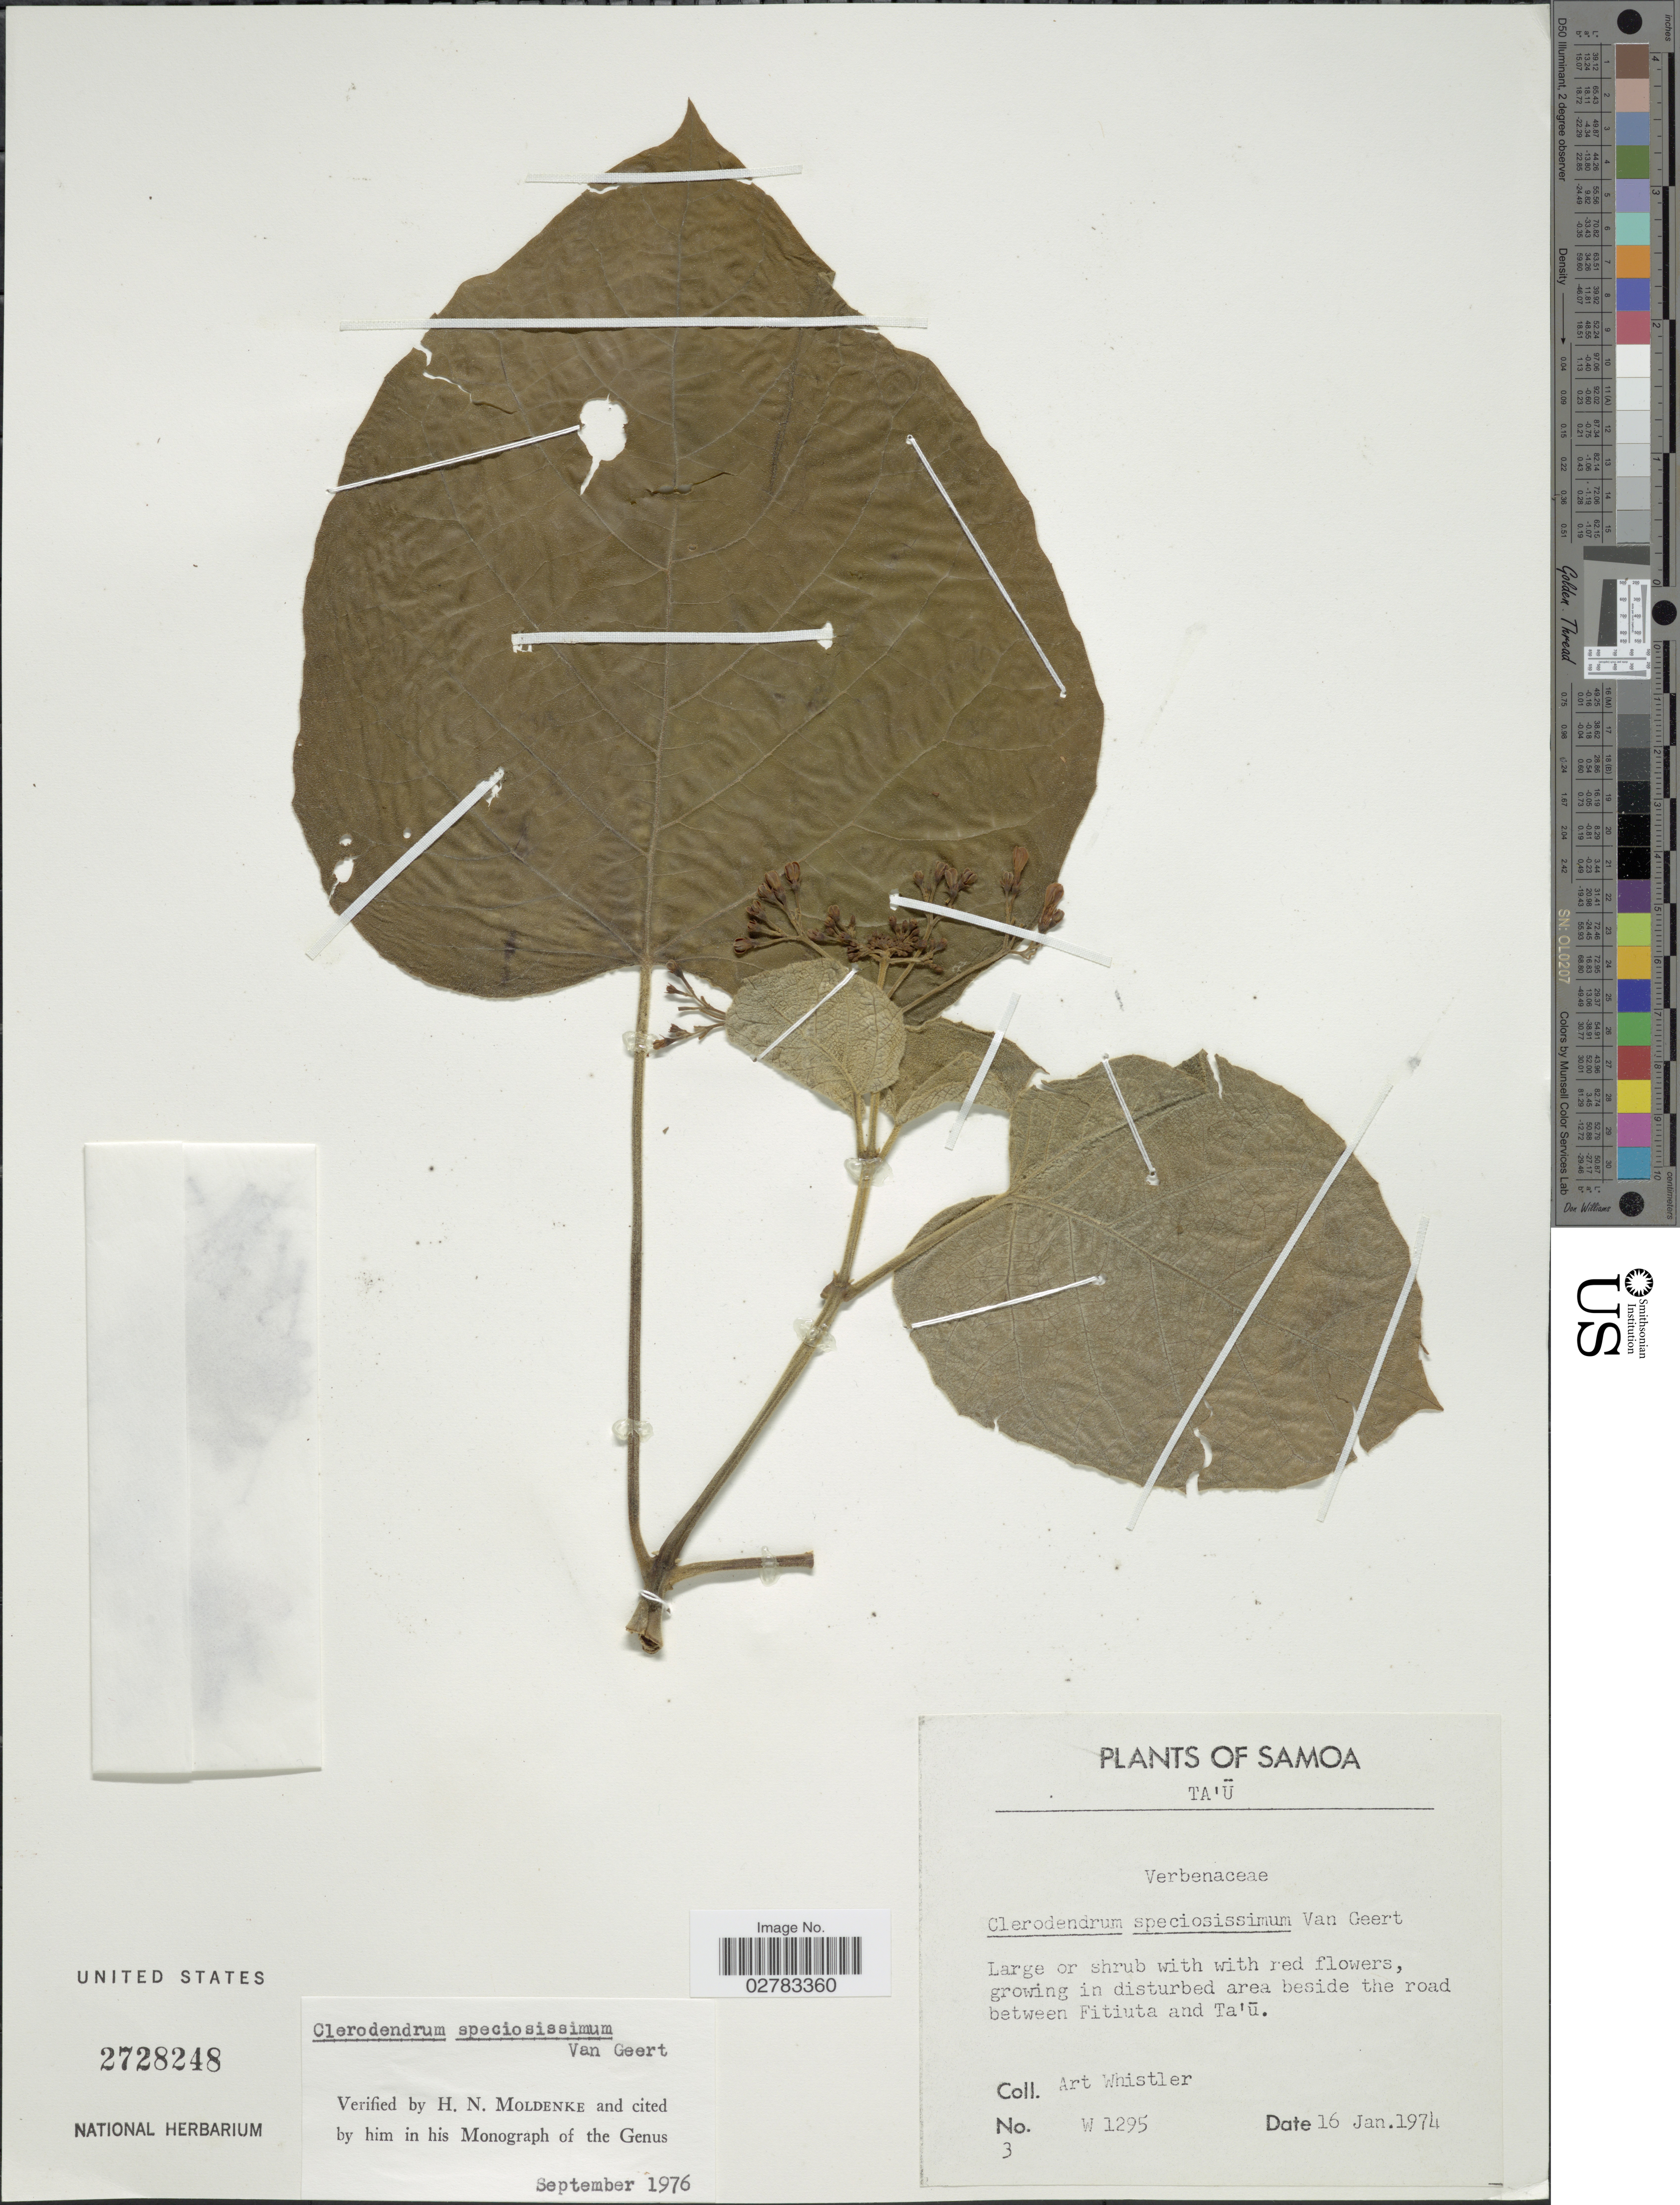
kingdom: Plantae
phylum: Tracheophyta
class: Magnoliopsida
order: Lamiales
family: Lamiaceae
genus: Clerodendrum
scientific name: Clerodendrum speciosissimum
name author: Drapiez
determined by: Wagner, W. L., (BOT), Smithsonian Institution - National Museum of Natural History (UNITED STATES)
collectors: A. Whistler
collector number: W1295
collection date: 1974-01-16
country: American Samoa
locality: Samoa, Ta'u, area beside the road between Fitiuta and Ta'u.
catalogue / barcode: US 2728248